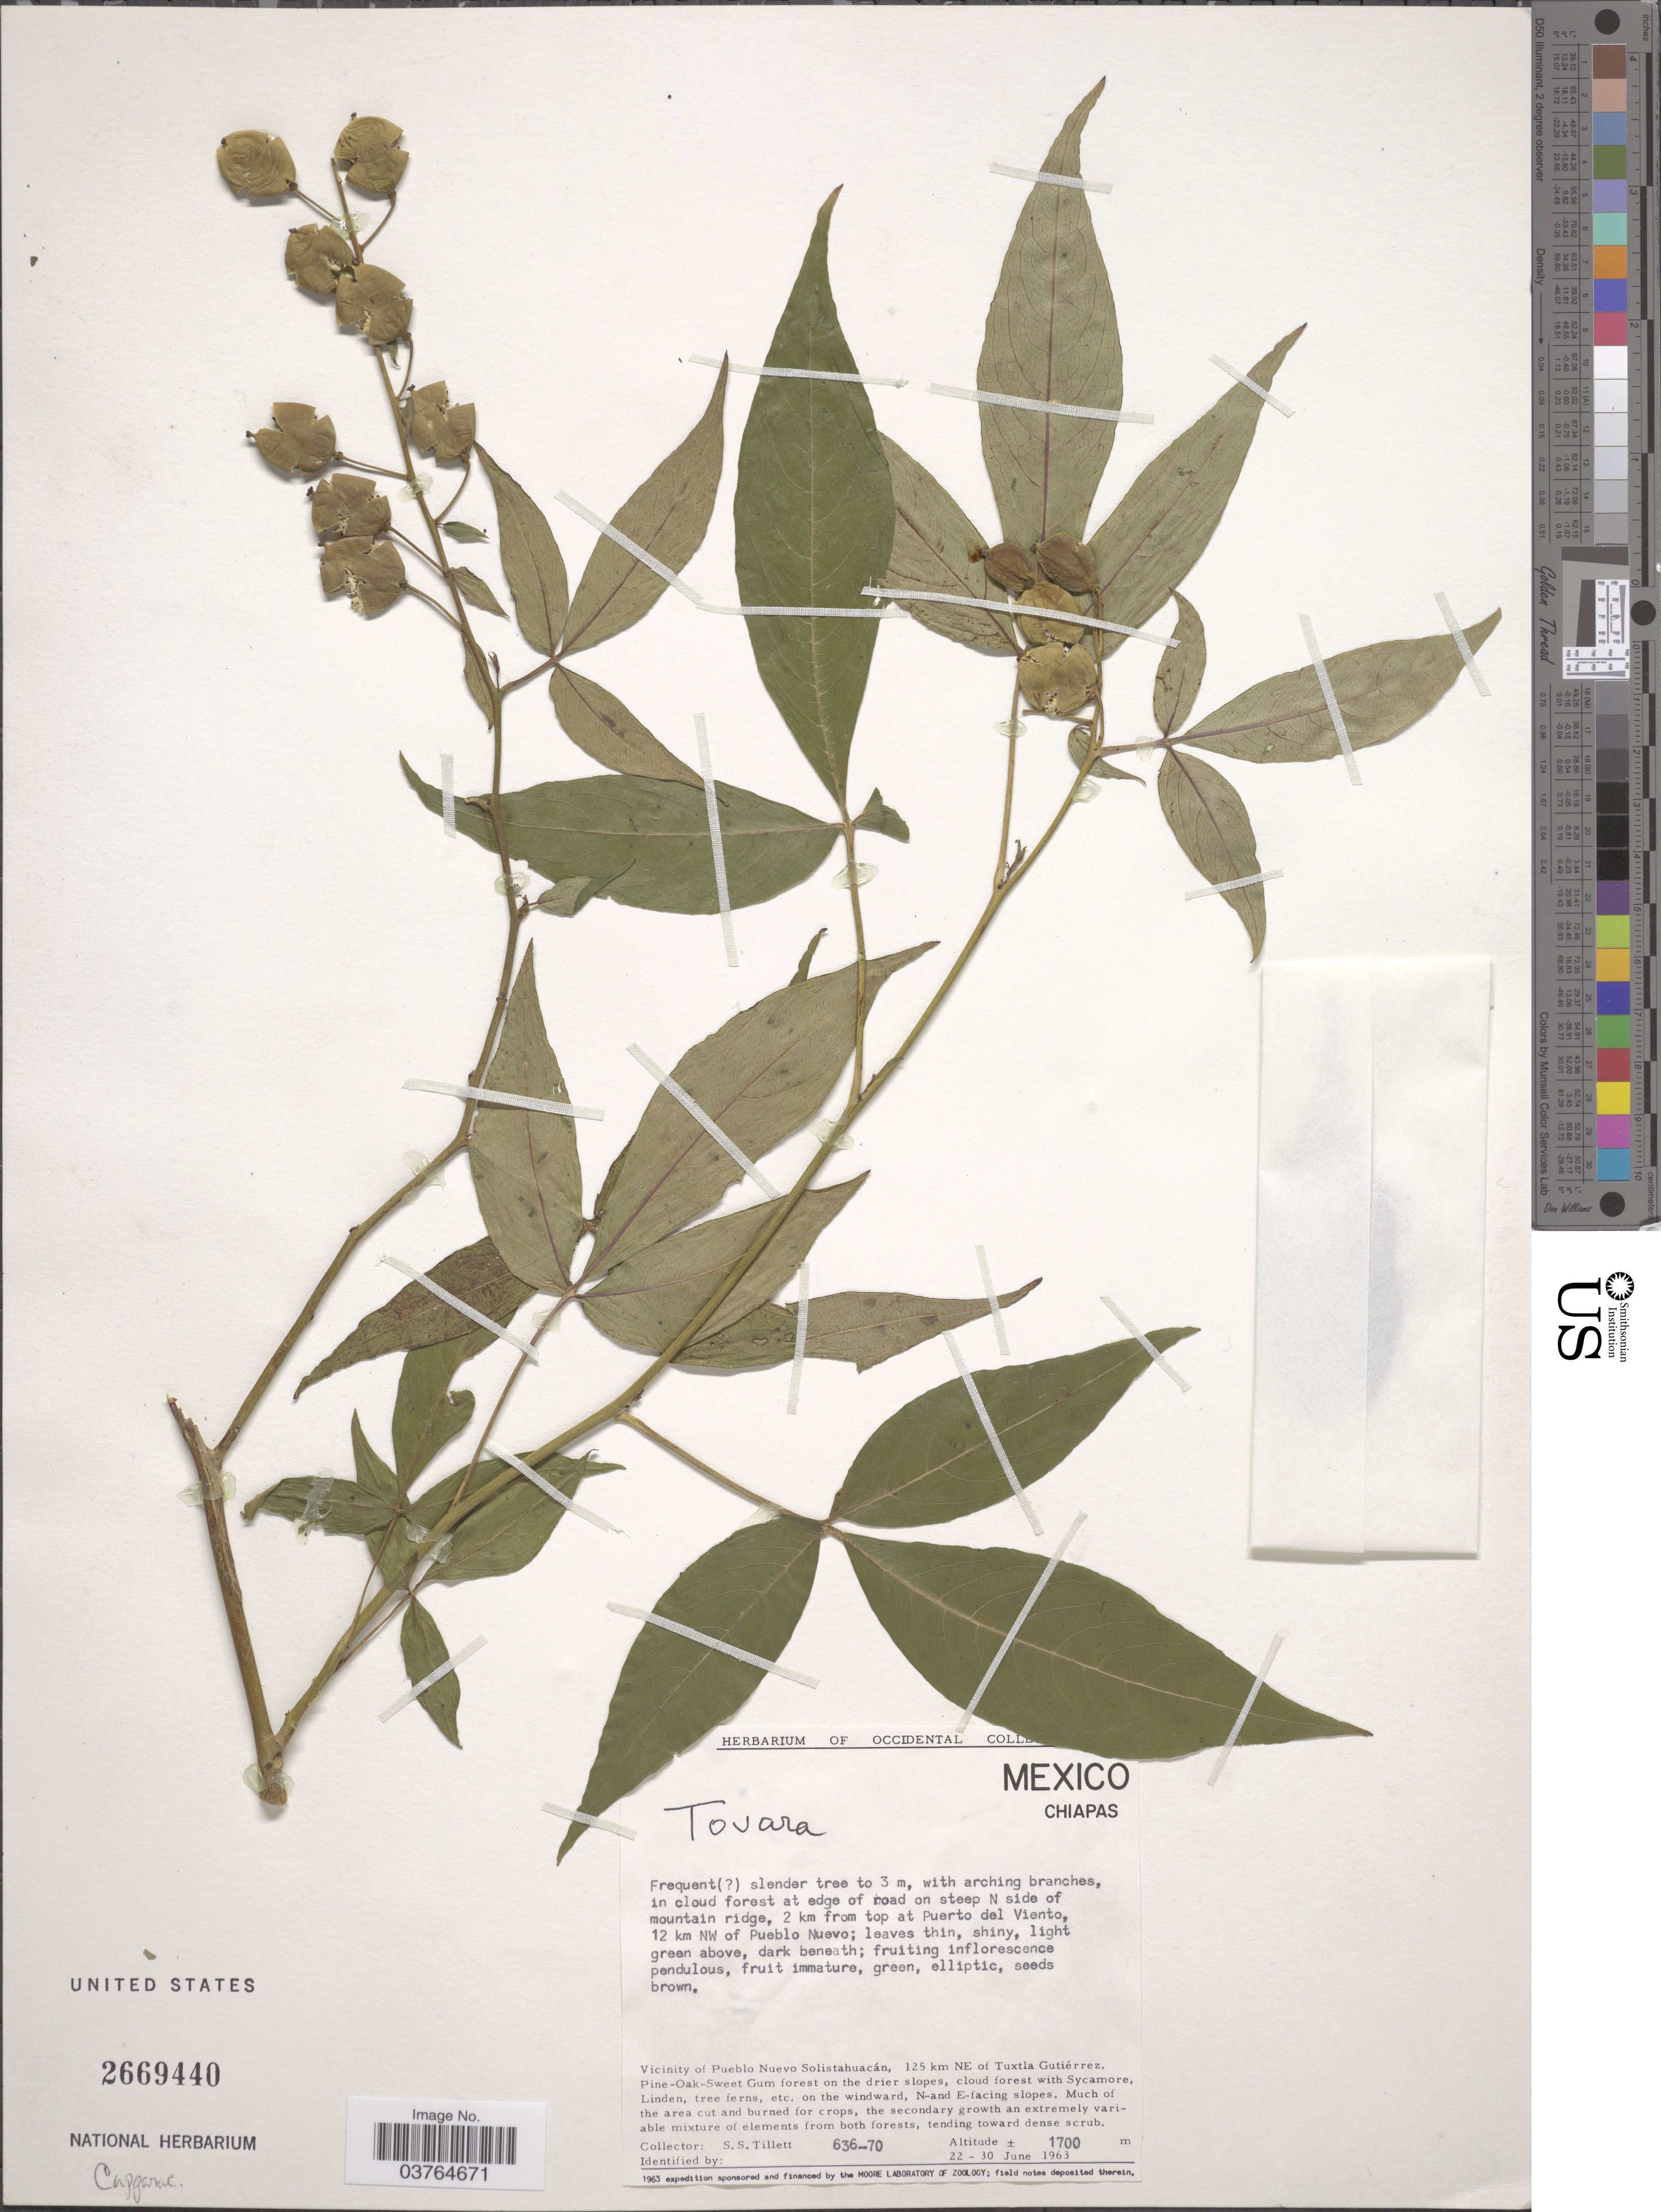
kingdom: Plantae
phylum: Tracheophyta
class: Magnoliopsida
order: Brassicales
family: Tovariaceae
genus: Tovaria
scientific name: Tovaria sp.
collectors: S. S. Tillett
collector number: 636-70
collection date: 1963-06-22/1963-06-30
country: Mexico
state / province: Chiapas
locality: In cloud forest at edge of road on steep N side of mountain ridge, 2 km from top at Puerto del Viento, 12 km NW of Pueblo Nuevo. Vicinity of Pueblo Nuevo Solistahuacán, 125 km NE of Tuxtla Gutiérrez.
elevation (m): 1700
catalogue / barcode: US 2669440